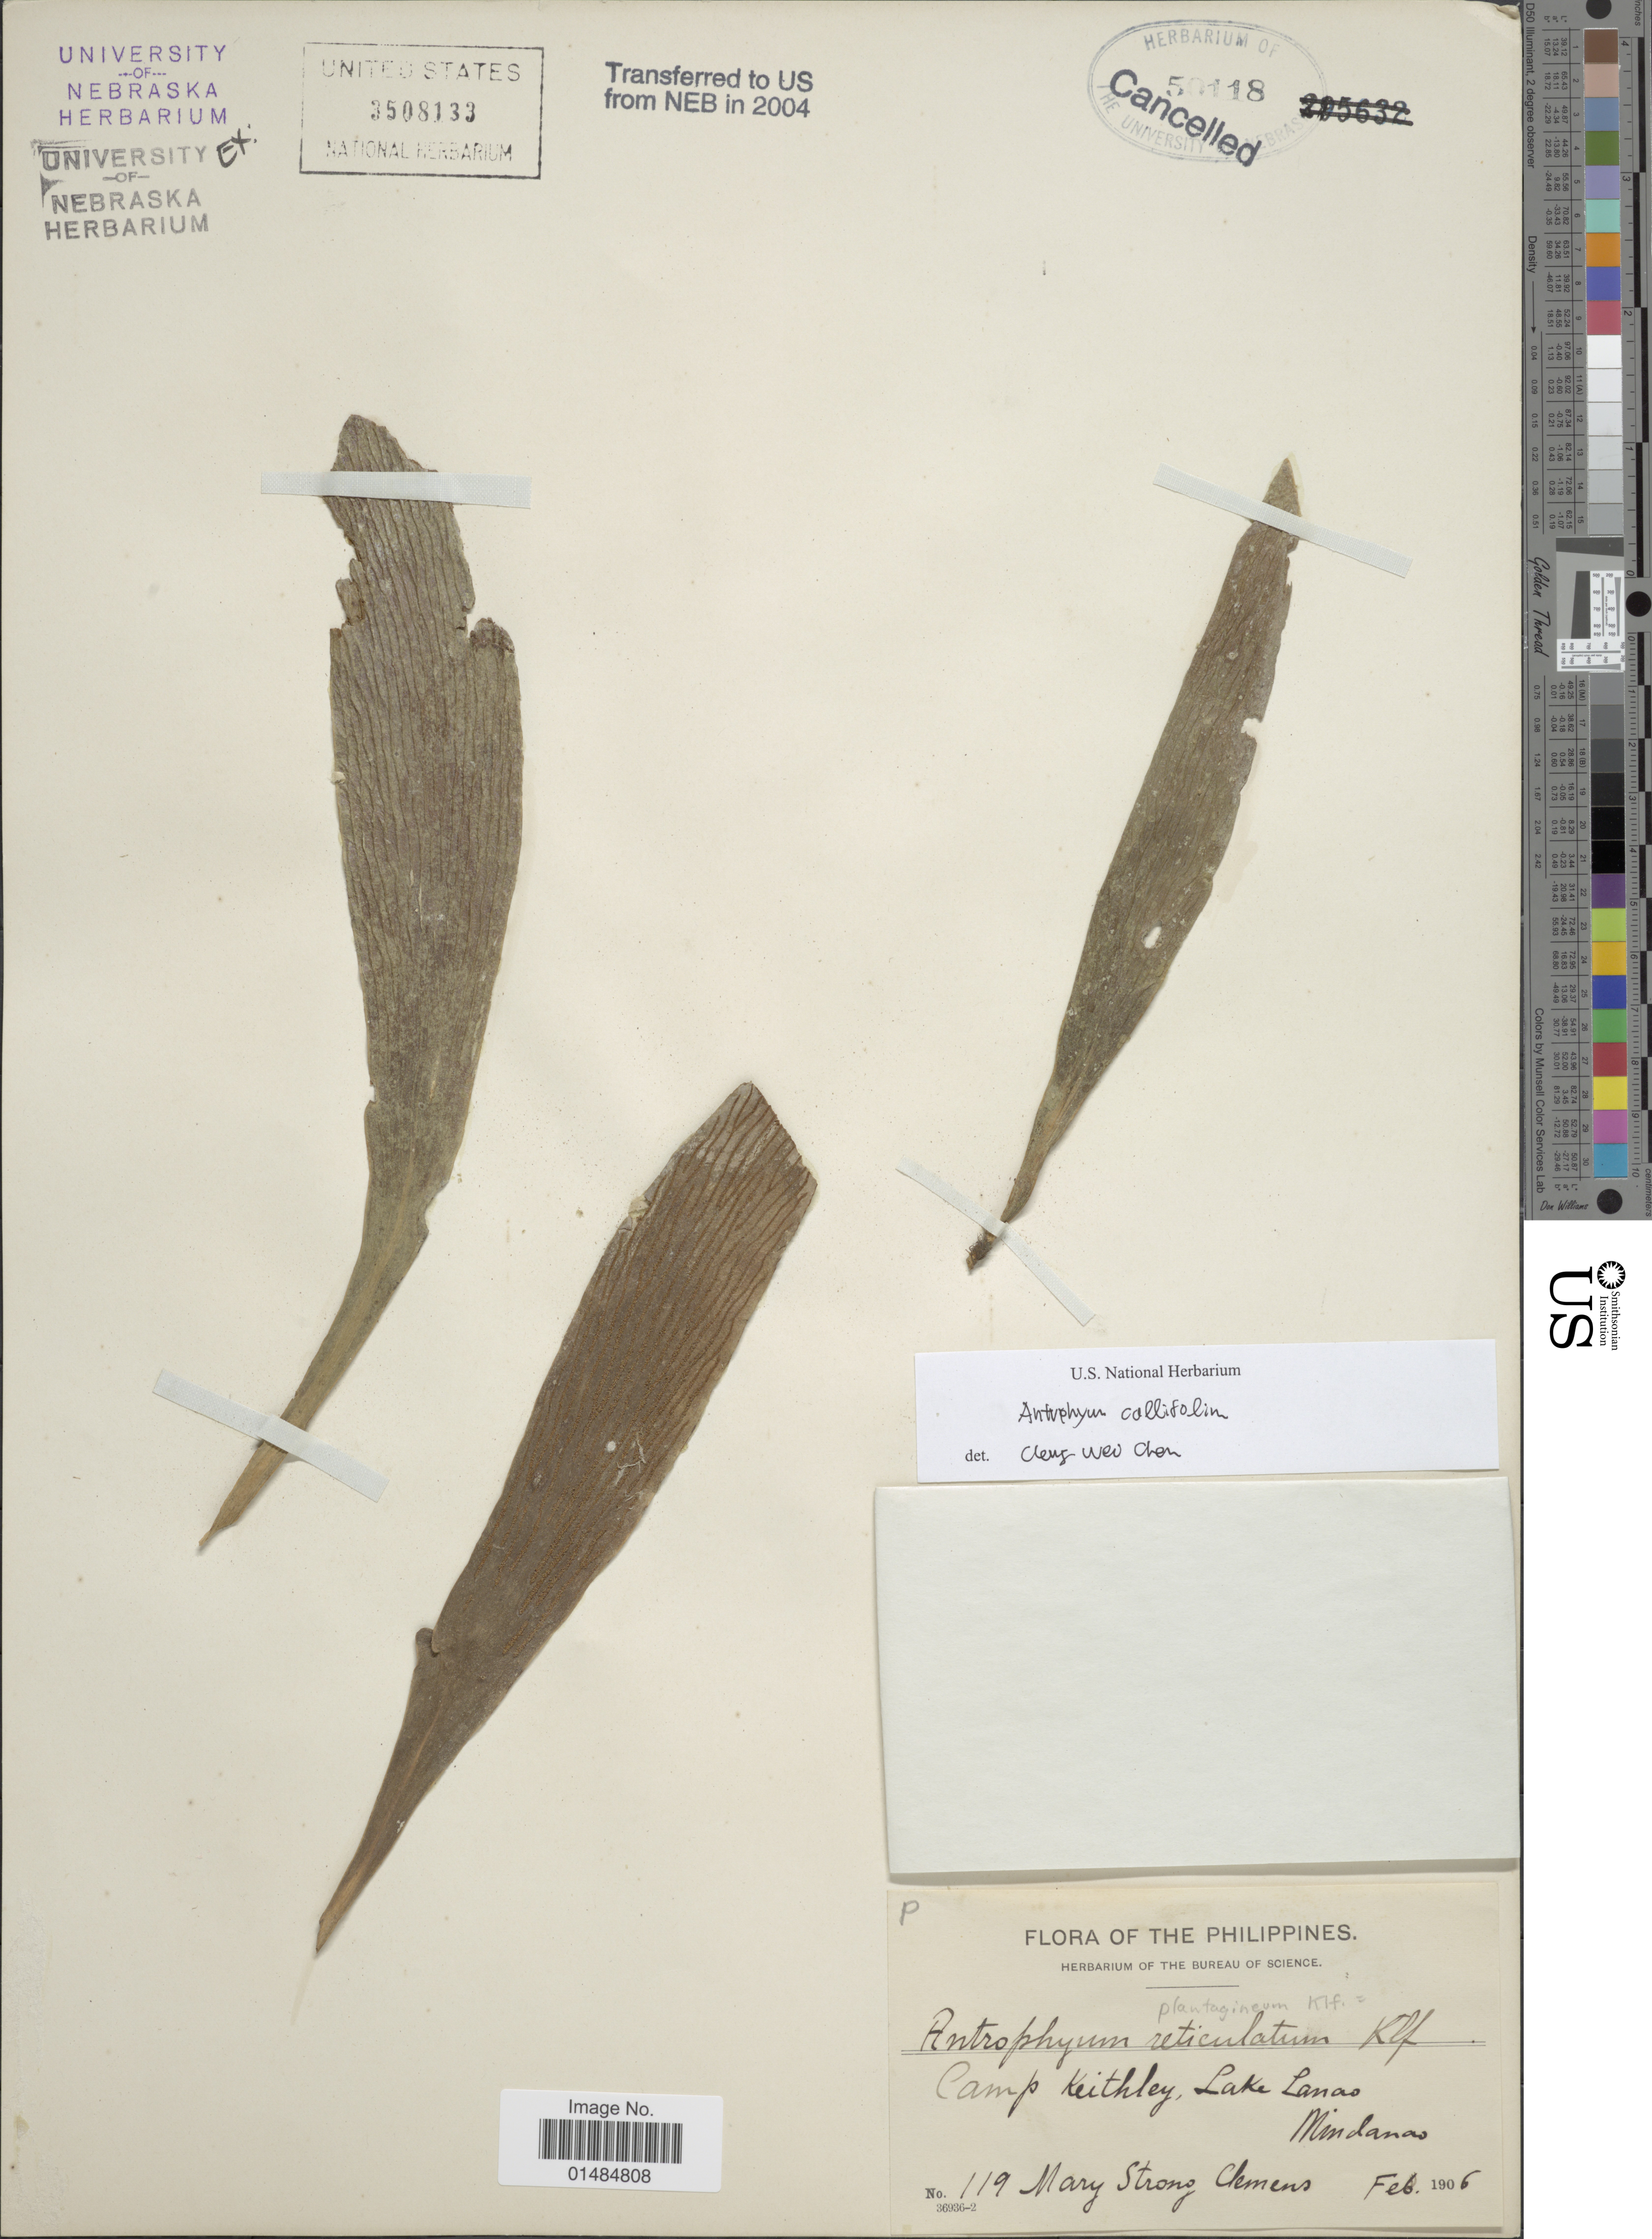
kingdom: Plantae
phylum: Tracheophyta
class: Polypodiopsida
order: Polypodiales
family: Pteridaceae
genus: Antrophyum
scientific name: Antrophyum callifolium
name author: Blume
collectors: M. S. Clemens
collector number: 119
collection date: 1906-02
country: Philippines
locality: Camp Keithley, Lake Lanao, Mindanao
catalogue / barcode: US 3508133